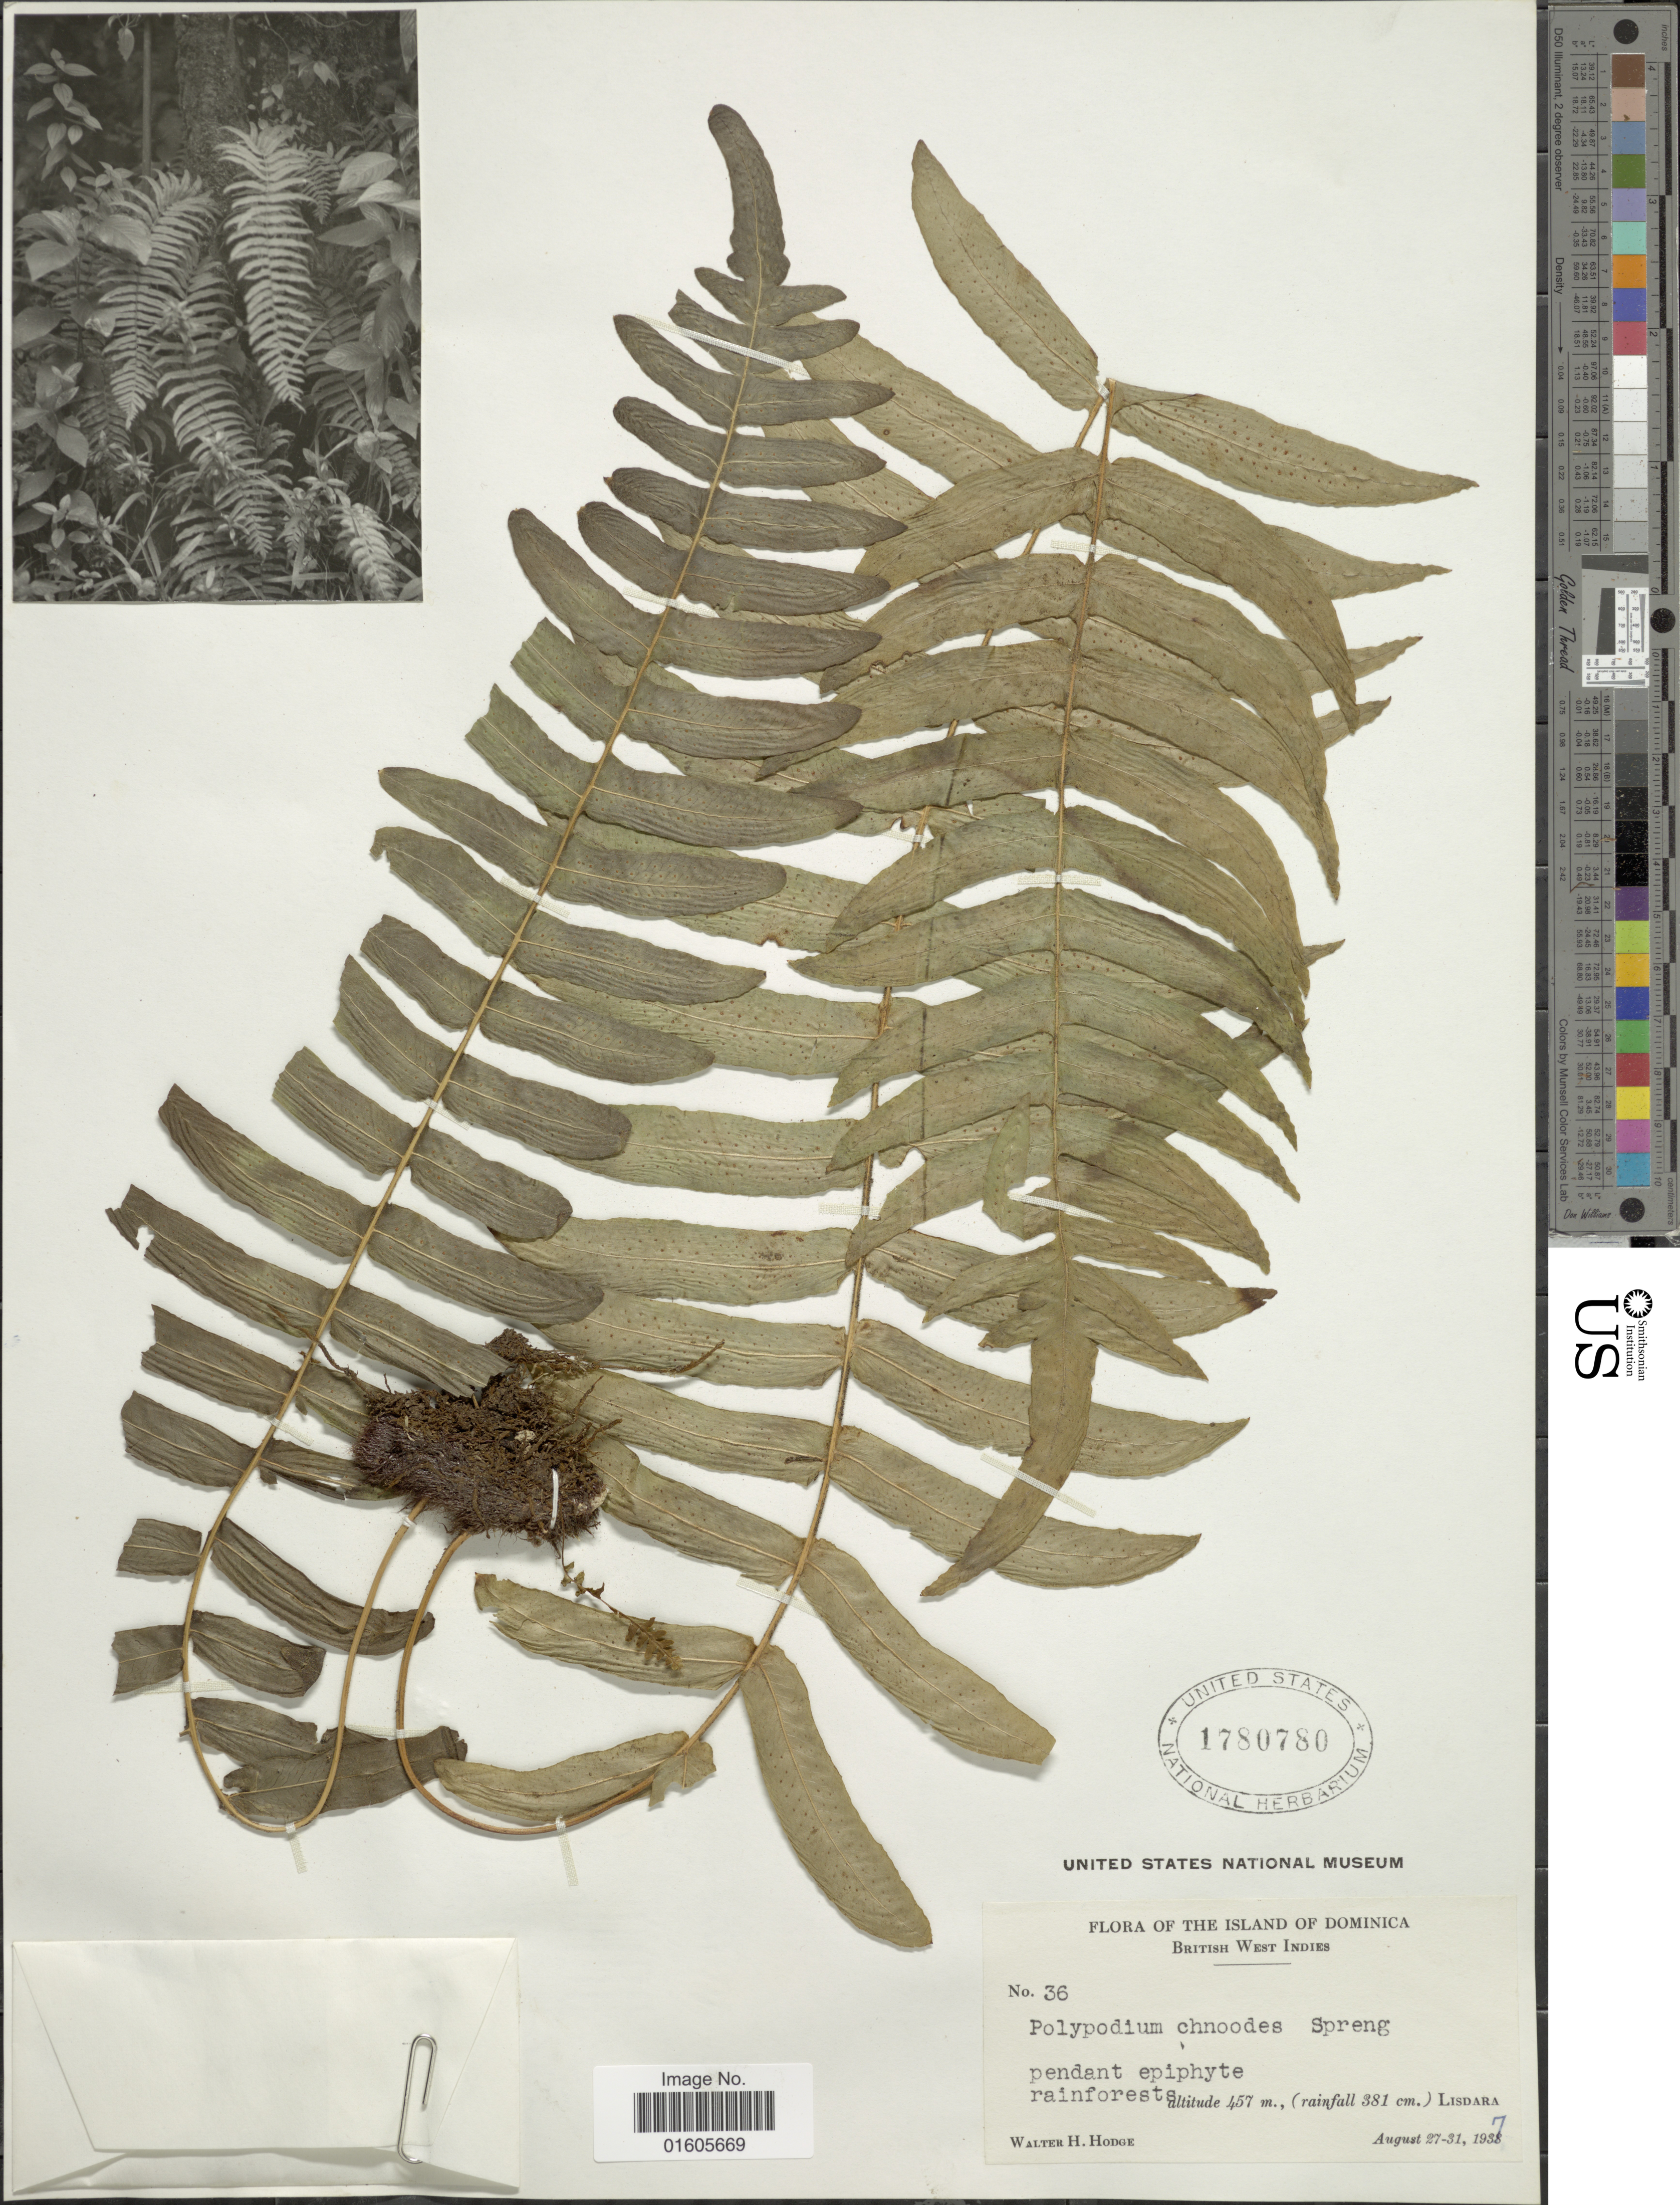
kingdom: Plantae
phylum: Tracheophyta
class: Polypodiopsida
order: Polypodiales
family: Polypodiaceae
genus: Serpocaulon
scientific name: Serpocaulon dissimile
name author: (L.) A.R. Sm.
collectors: W. Hodge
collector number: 36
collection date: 1937-08-27/1937-08-31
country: Dominica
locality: The Island of Dominica, British West indies, Lisdara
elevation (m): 457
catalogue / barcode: US 1780780